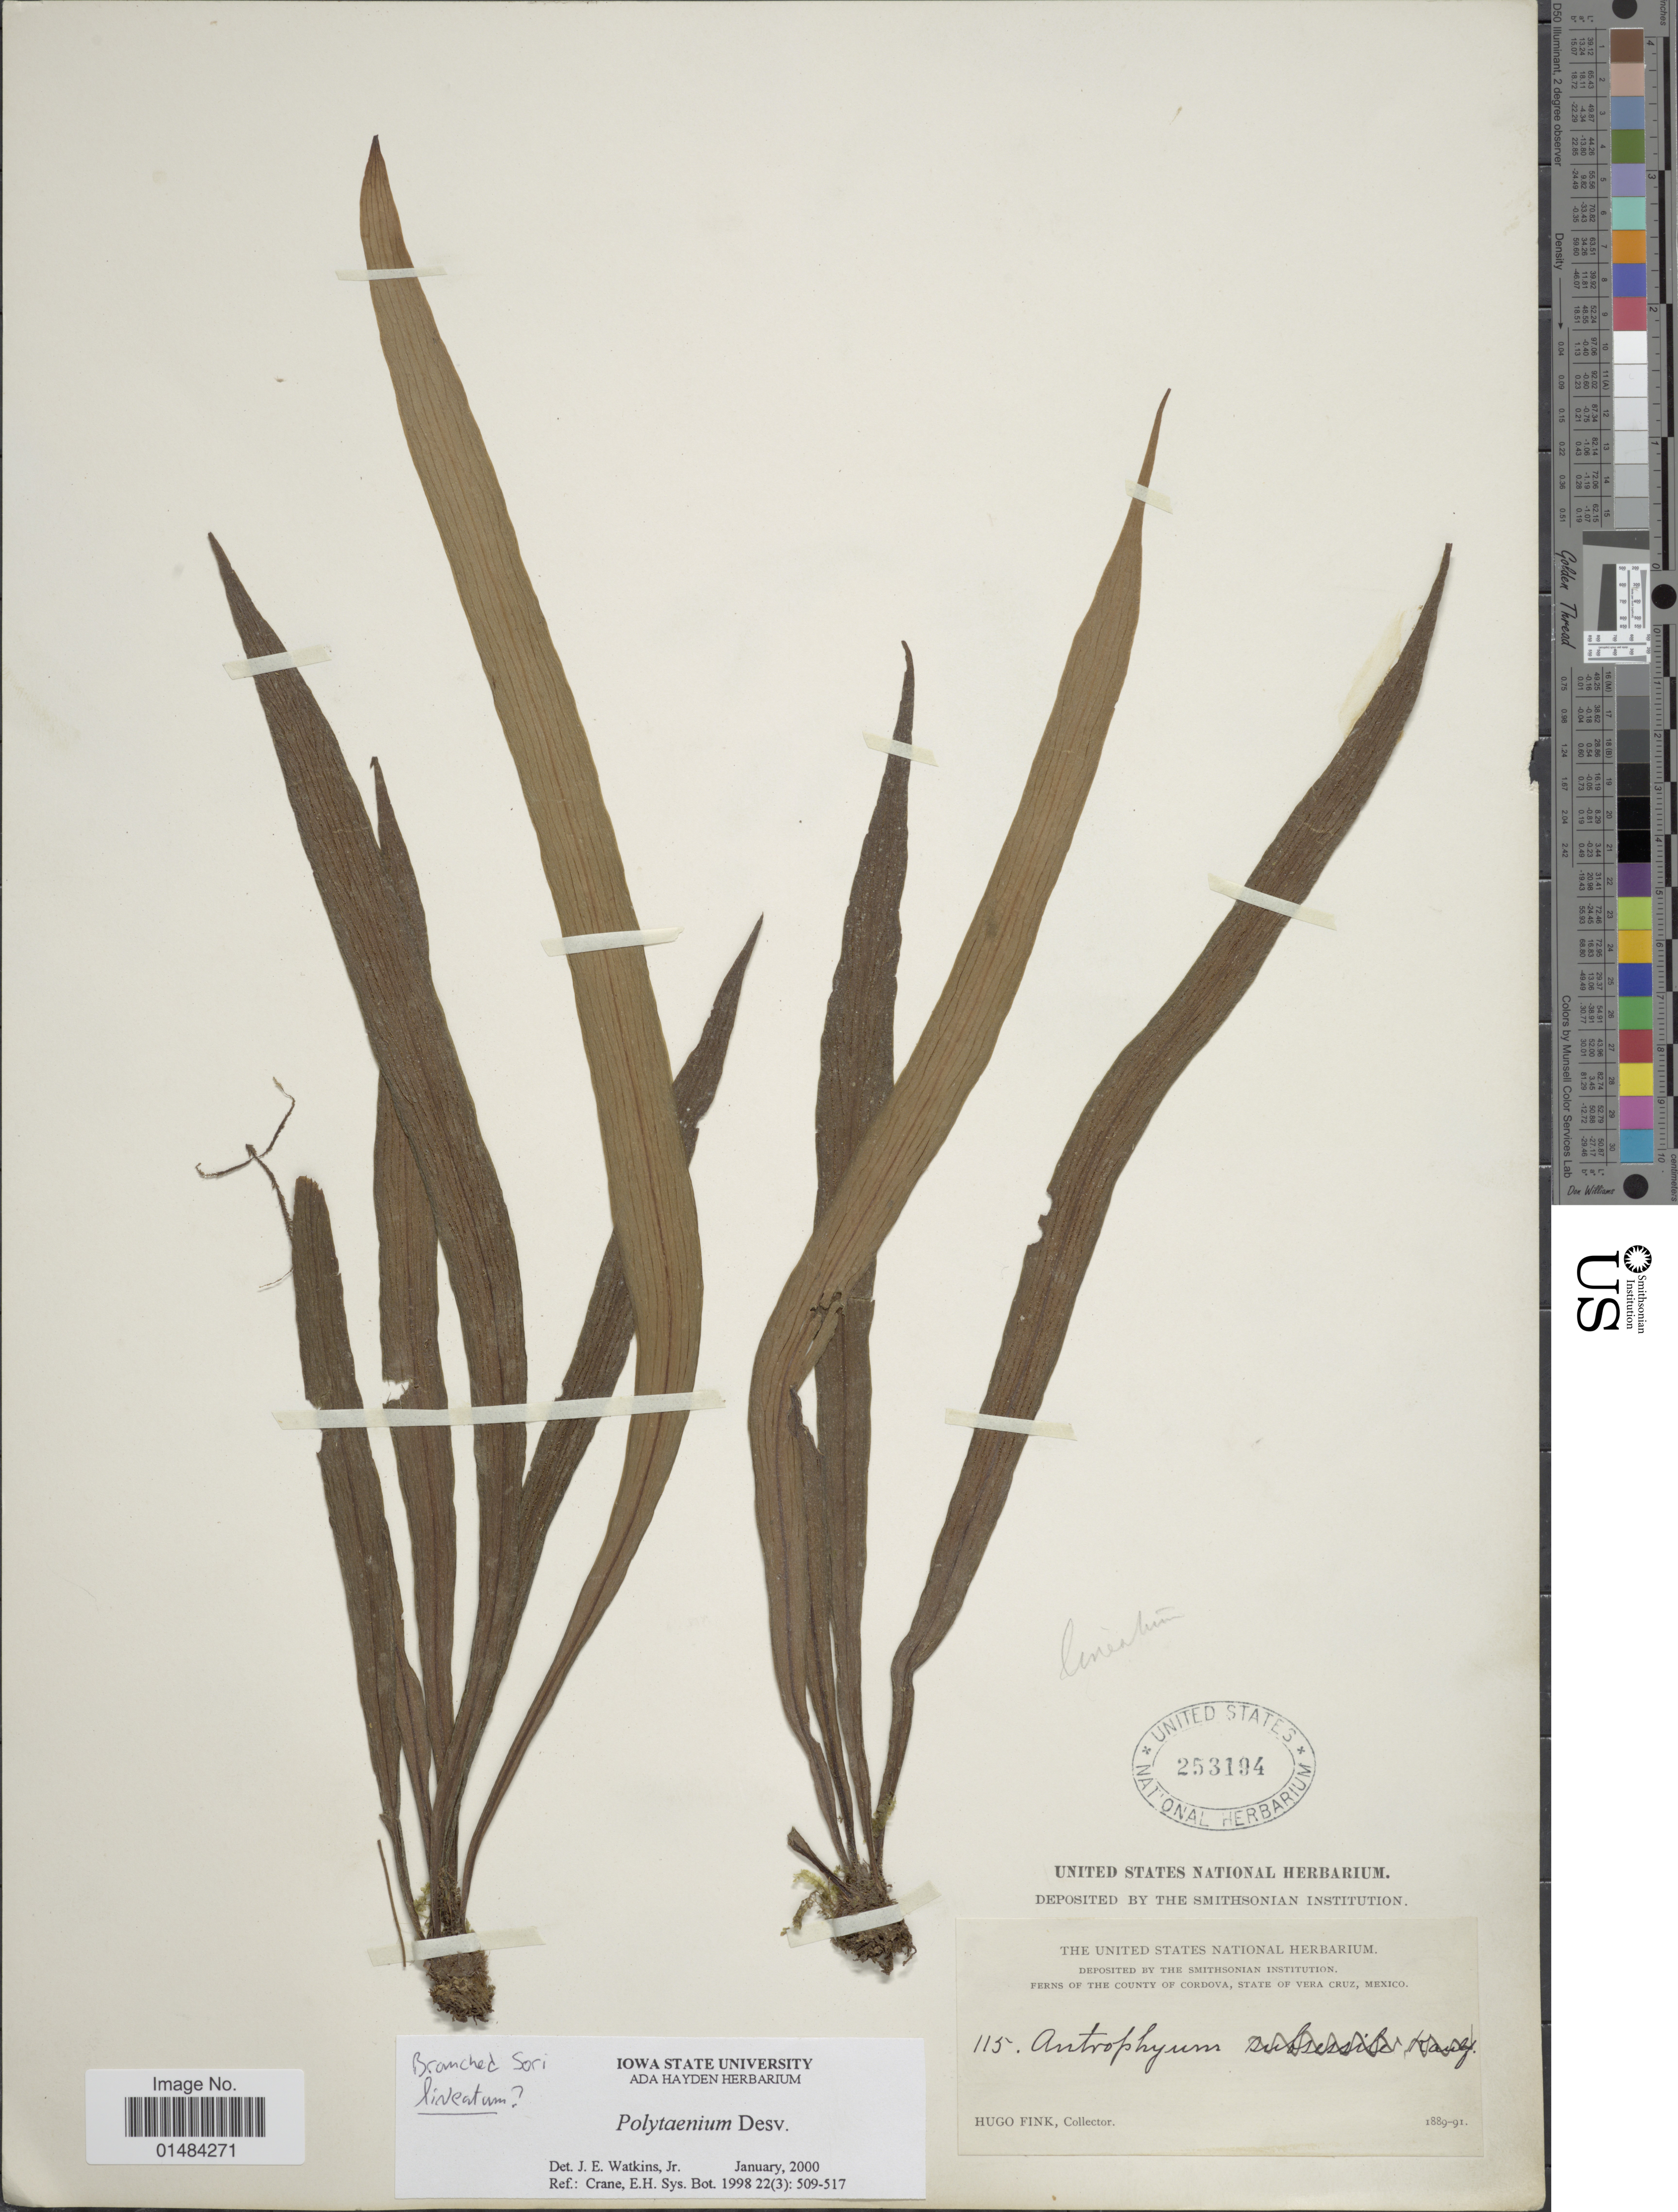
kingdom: Plantae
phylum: Tracheophyta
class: Polypodiopsida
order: Polypodiales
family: Pteridaceae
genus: Polytaenium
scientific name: Polytaenium lineatum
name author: (Sw.) J. Sm.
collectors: H. Fink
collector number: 115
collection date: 1889/1891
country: Mexico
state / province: Veracruz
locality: County of Cordova, State of Vera Cruz, Mexico.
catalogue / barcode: US 253194